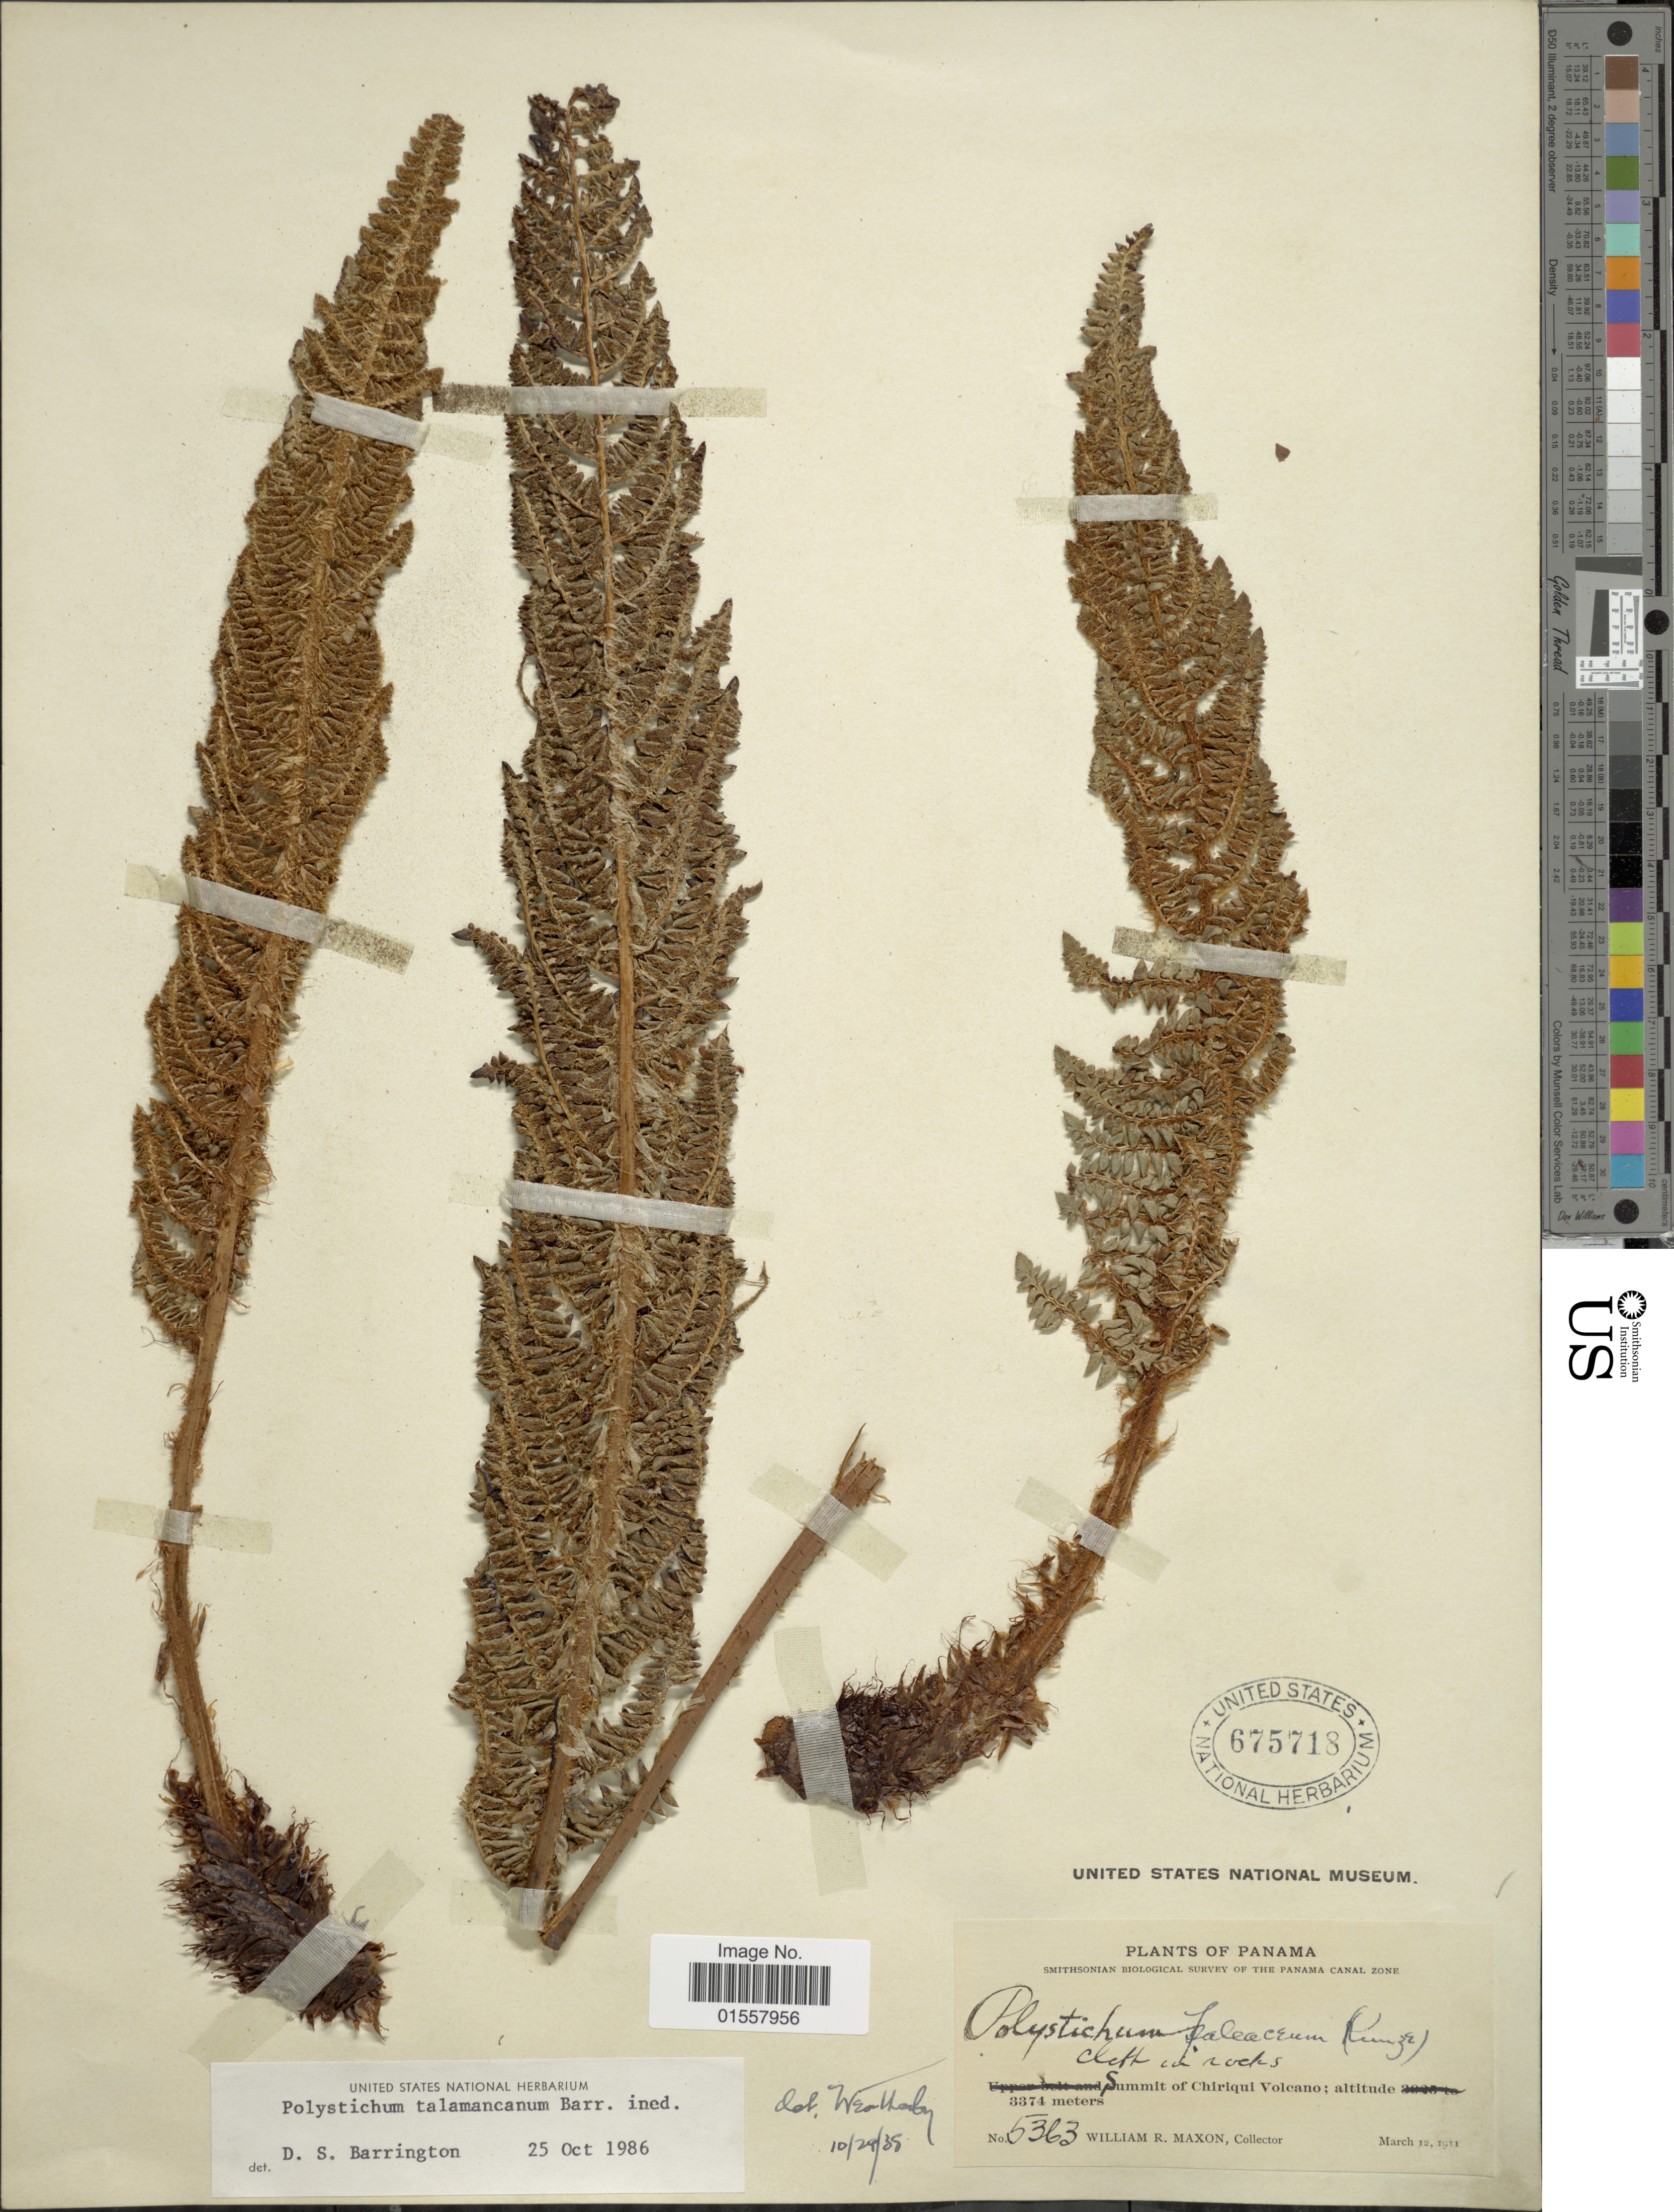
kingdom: Plantae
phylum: Tracheophyta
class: Polypodiopsida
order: Polypodiales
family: Dryopteridaceae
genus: Polystichum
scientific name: Polystichum talamancanum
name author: Barrington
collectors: W. R. Maxon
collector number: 5363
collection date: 1911-03-12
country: Panama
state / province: Chiriqui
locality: Summit of Chiriqui Volcano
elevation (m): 3374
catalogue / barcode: US 675718